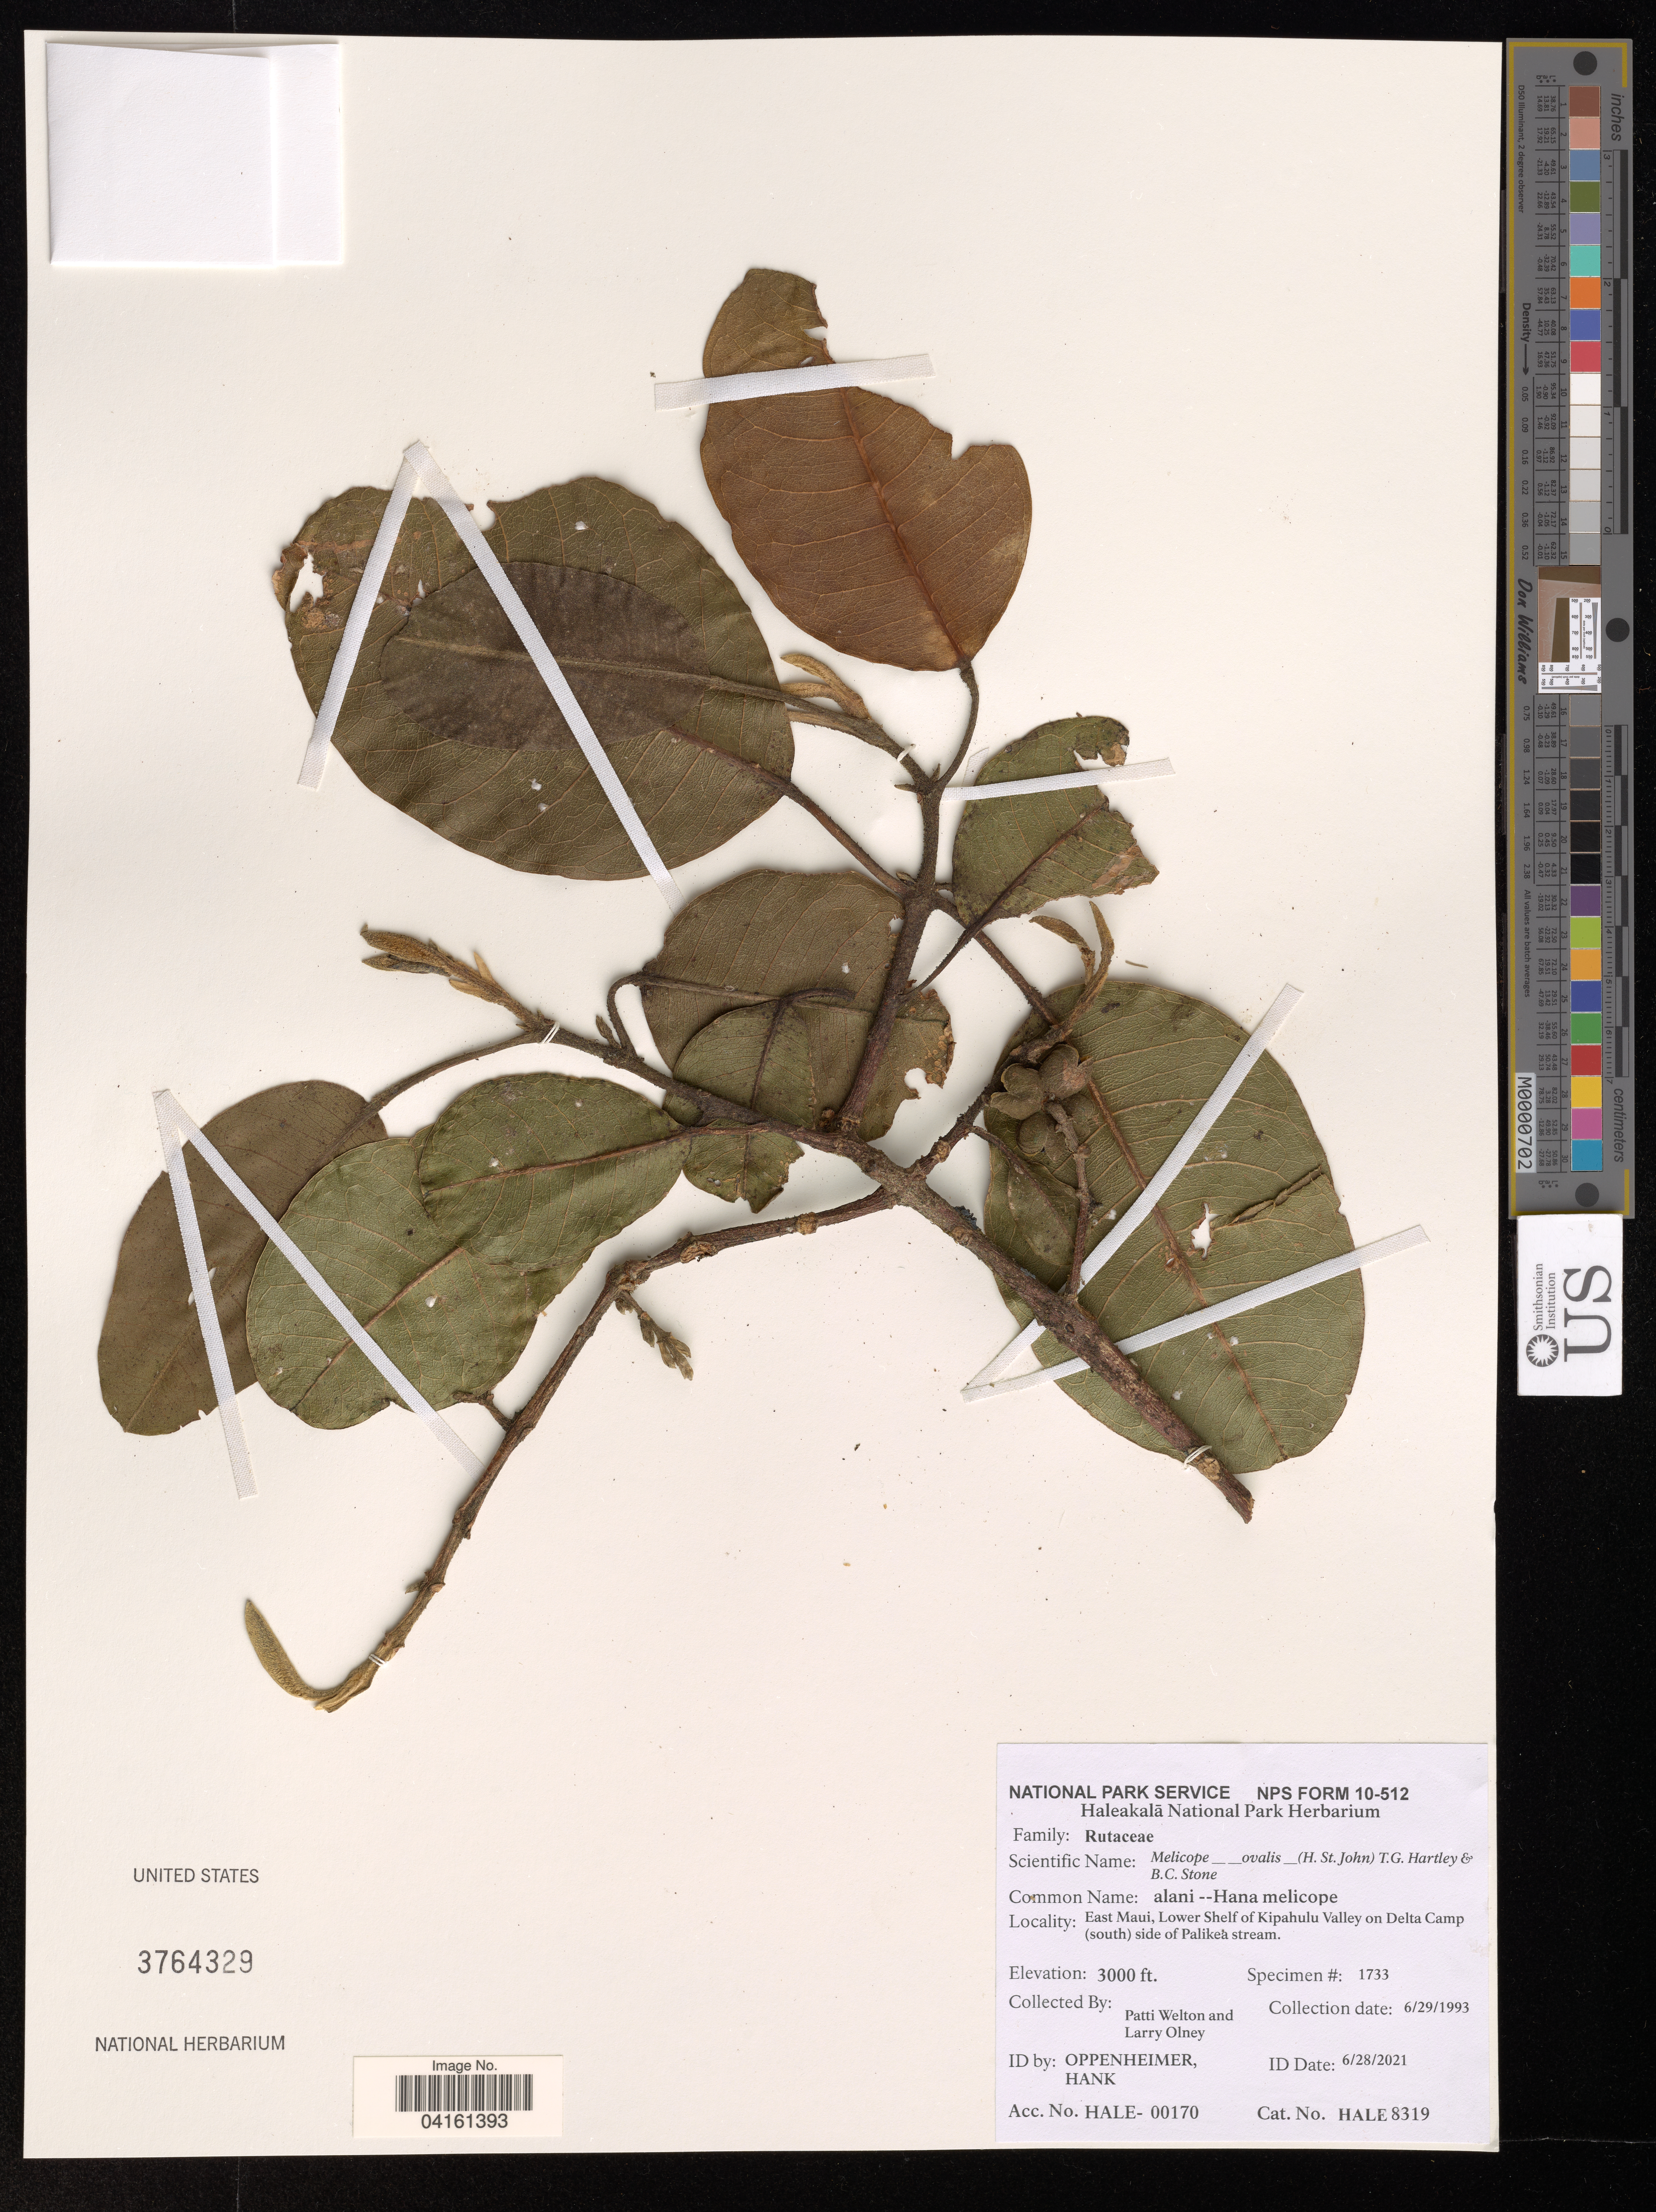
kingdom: Plantae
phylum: Tracheophyta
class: Magnoliopsida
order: Sapindales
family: Rutaceae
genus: Melicope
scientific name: Melicope ovalis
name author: (H. St. John) T.G. Hartley & B.C. Stone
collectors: P. Welton & L. Olney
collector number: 1733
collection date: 2021-06-28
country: United States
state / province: Hawaii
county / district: Maui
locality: East Maui, Lower Shelf of Kipahulu Valley on Delta Camp (south) side of Palikea stream.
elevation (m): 914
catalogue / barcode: US 3764329